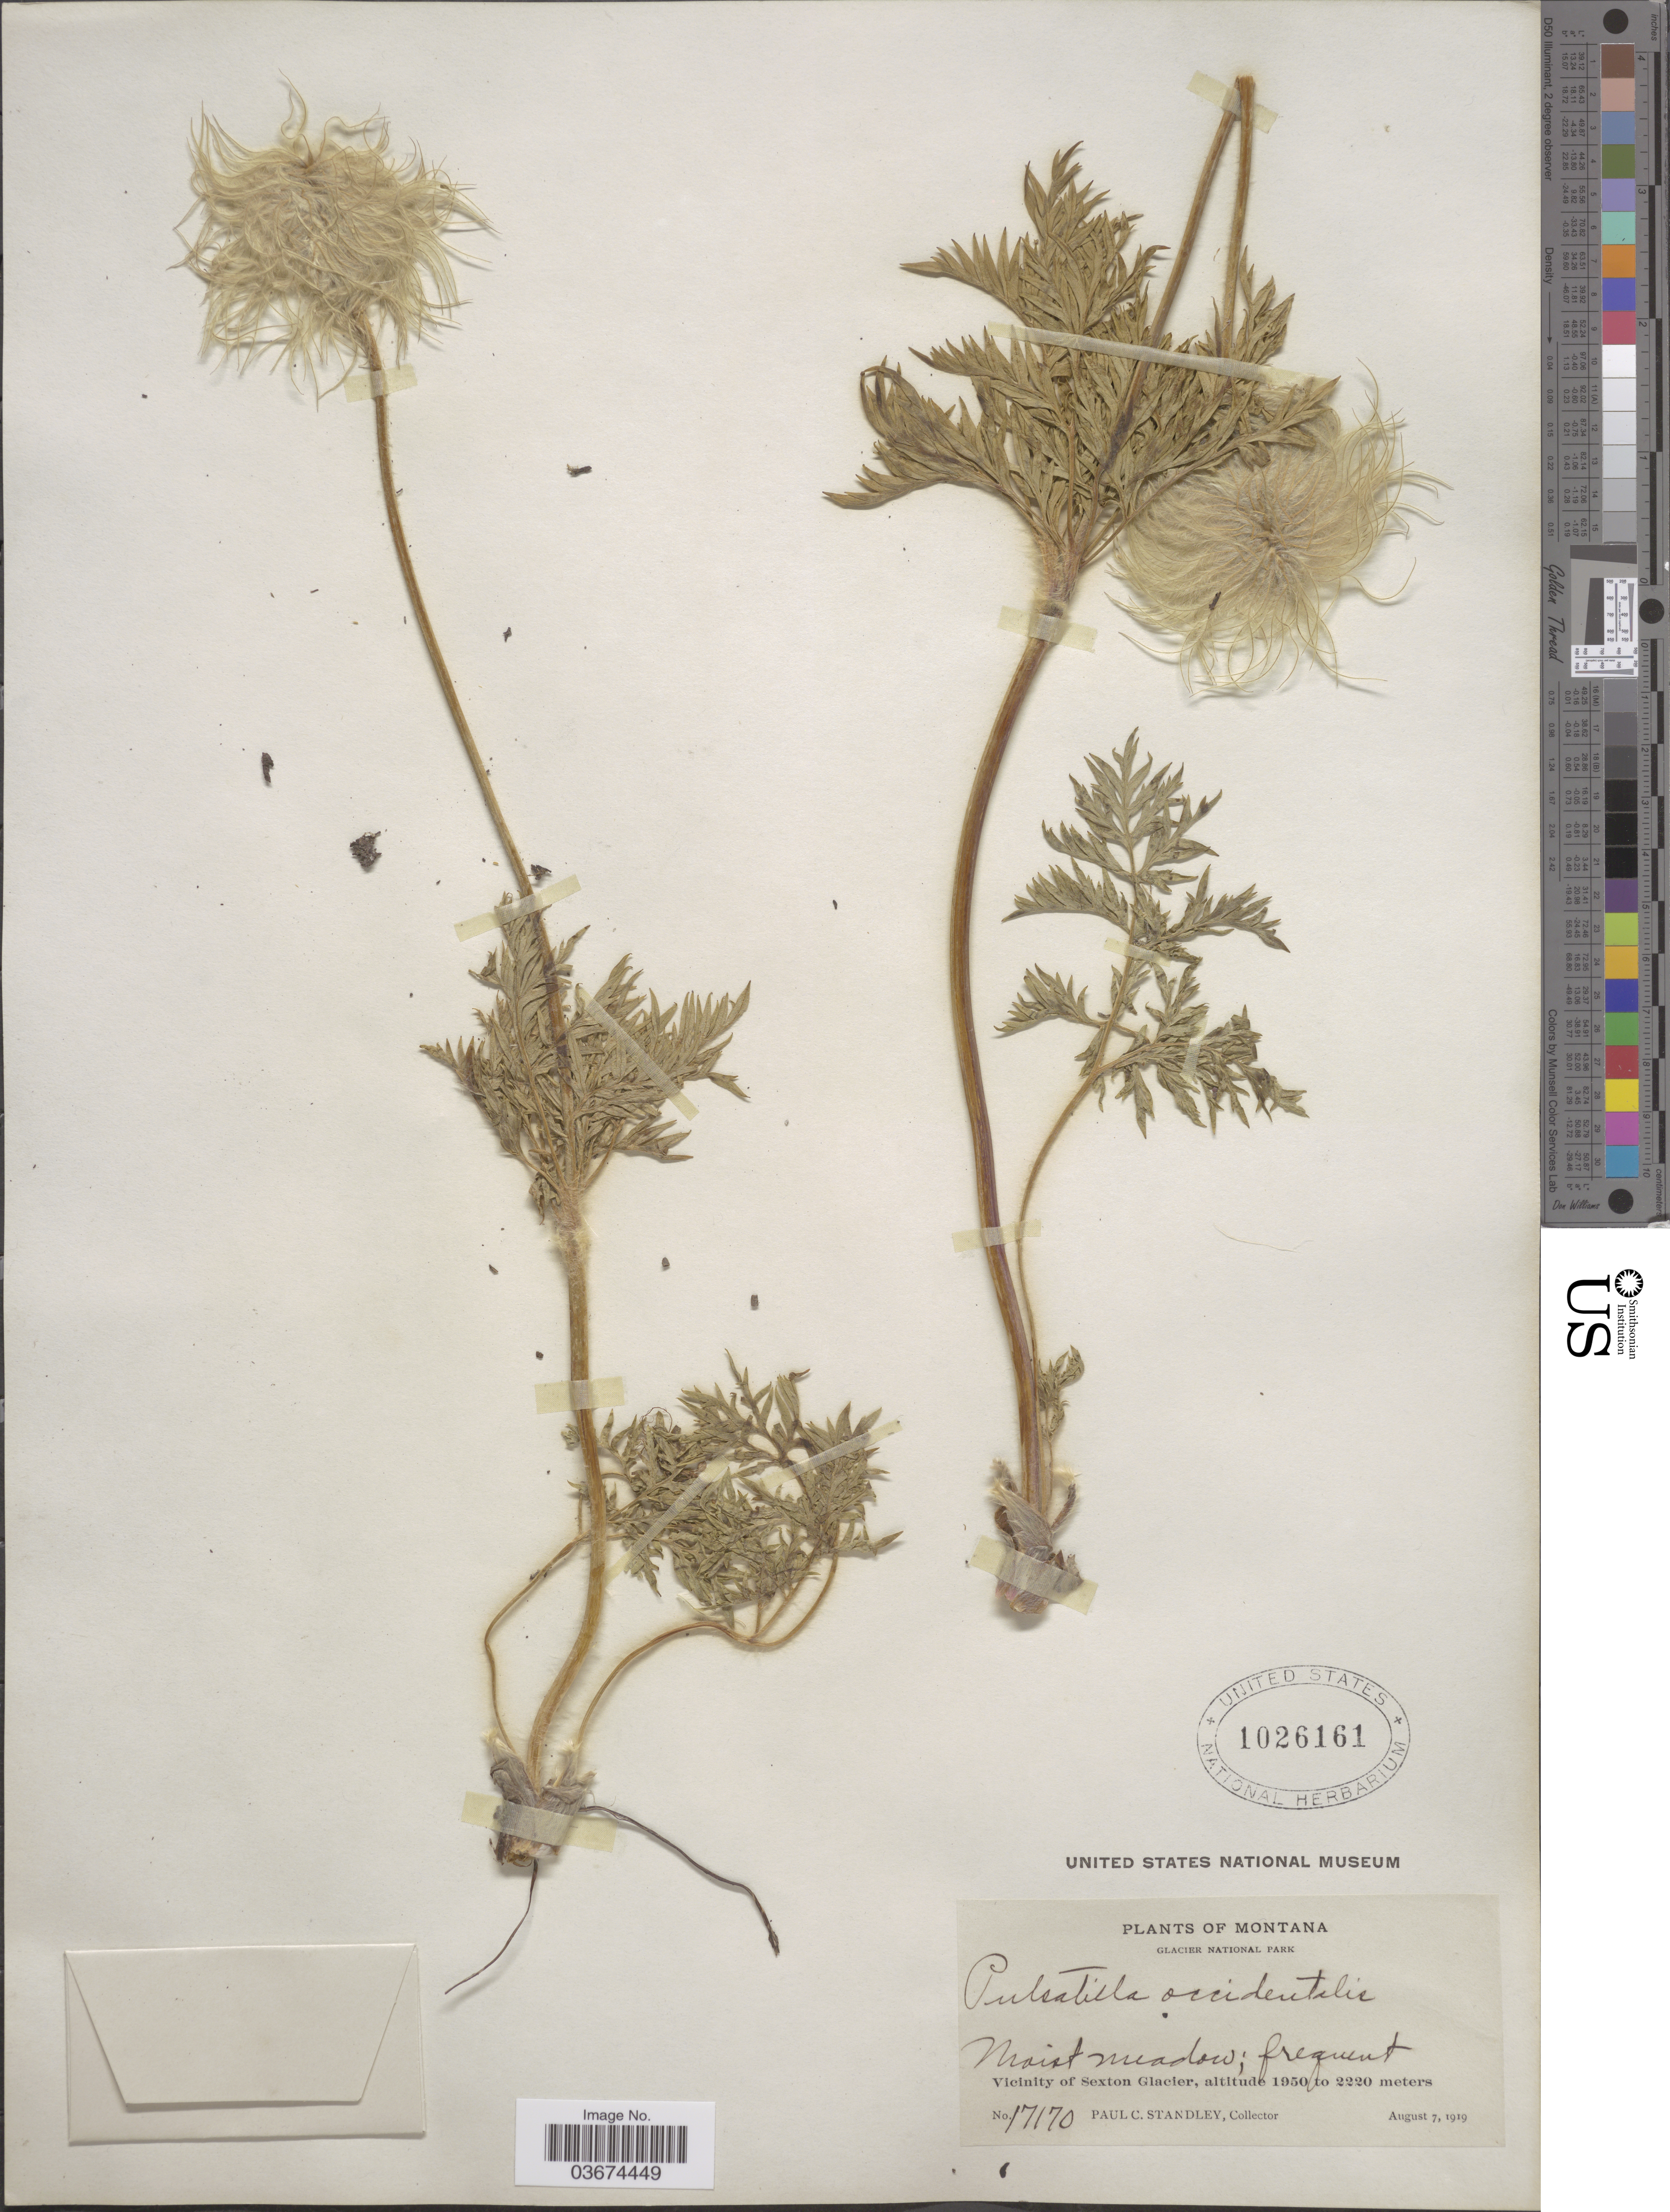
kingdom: Plantae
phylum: Tracheophyta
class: Magnoliopsida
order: Ranunculales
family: Ranunculaceae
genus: Pulsatilla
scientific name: Pulsatilla occidentalis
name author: (S. Watson) Freyn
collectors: P. C. Standley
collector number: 17170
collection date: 1919-08-07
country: United States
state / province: Montana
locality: Glacier National Park. Vicinity of Sexton Glacier.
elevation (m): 1950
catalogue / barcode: US 1026161